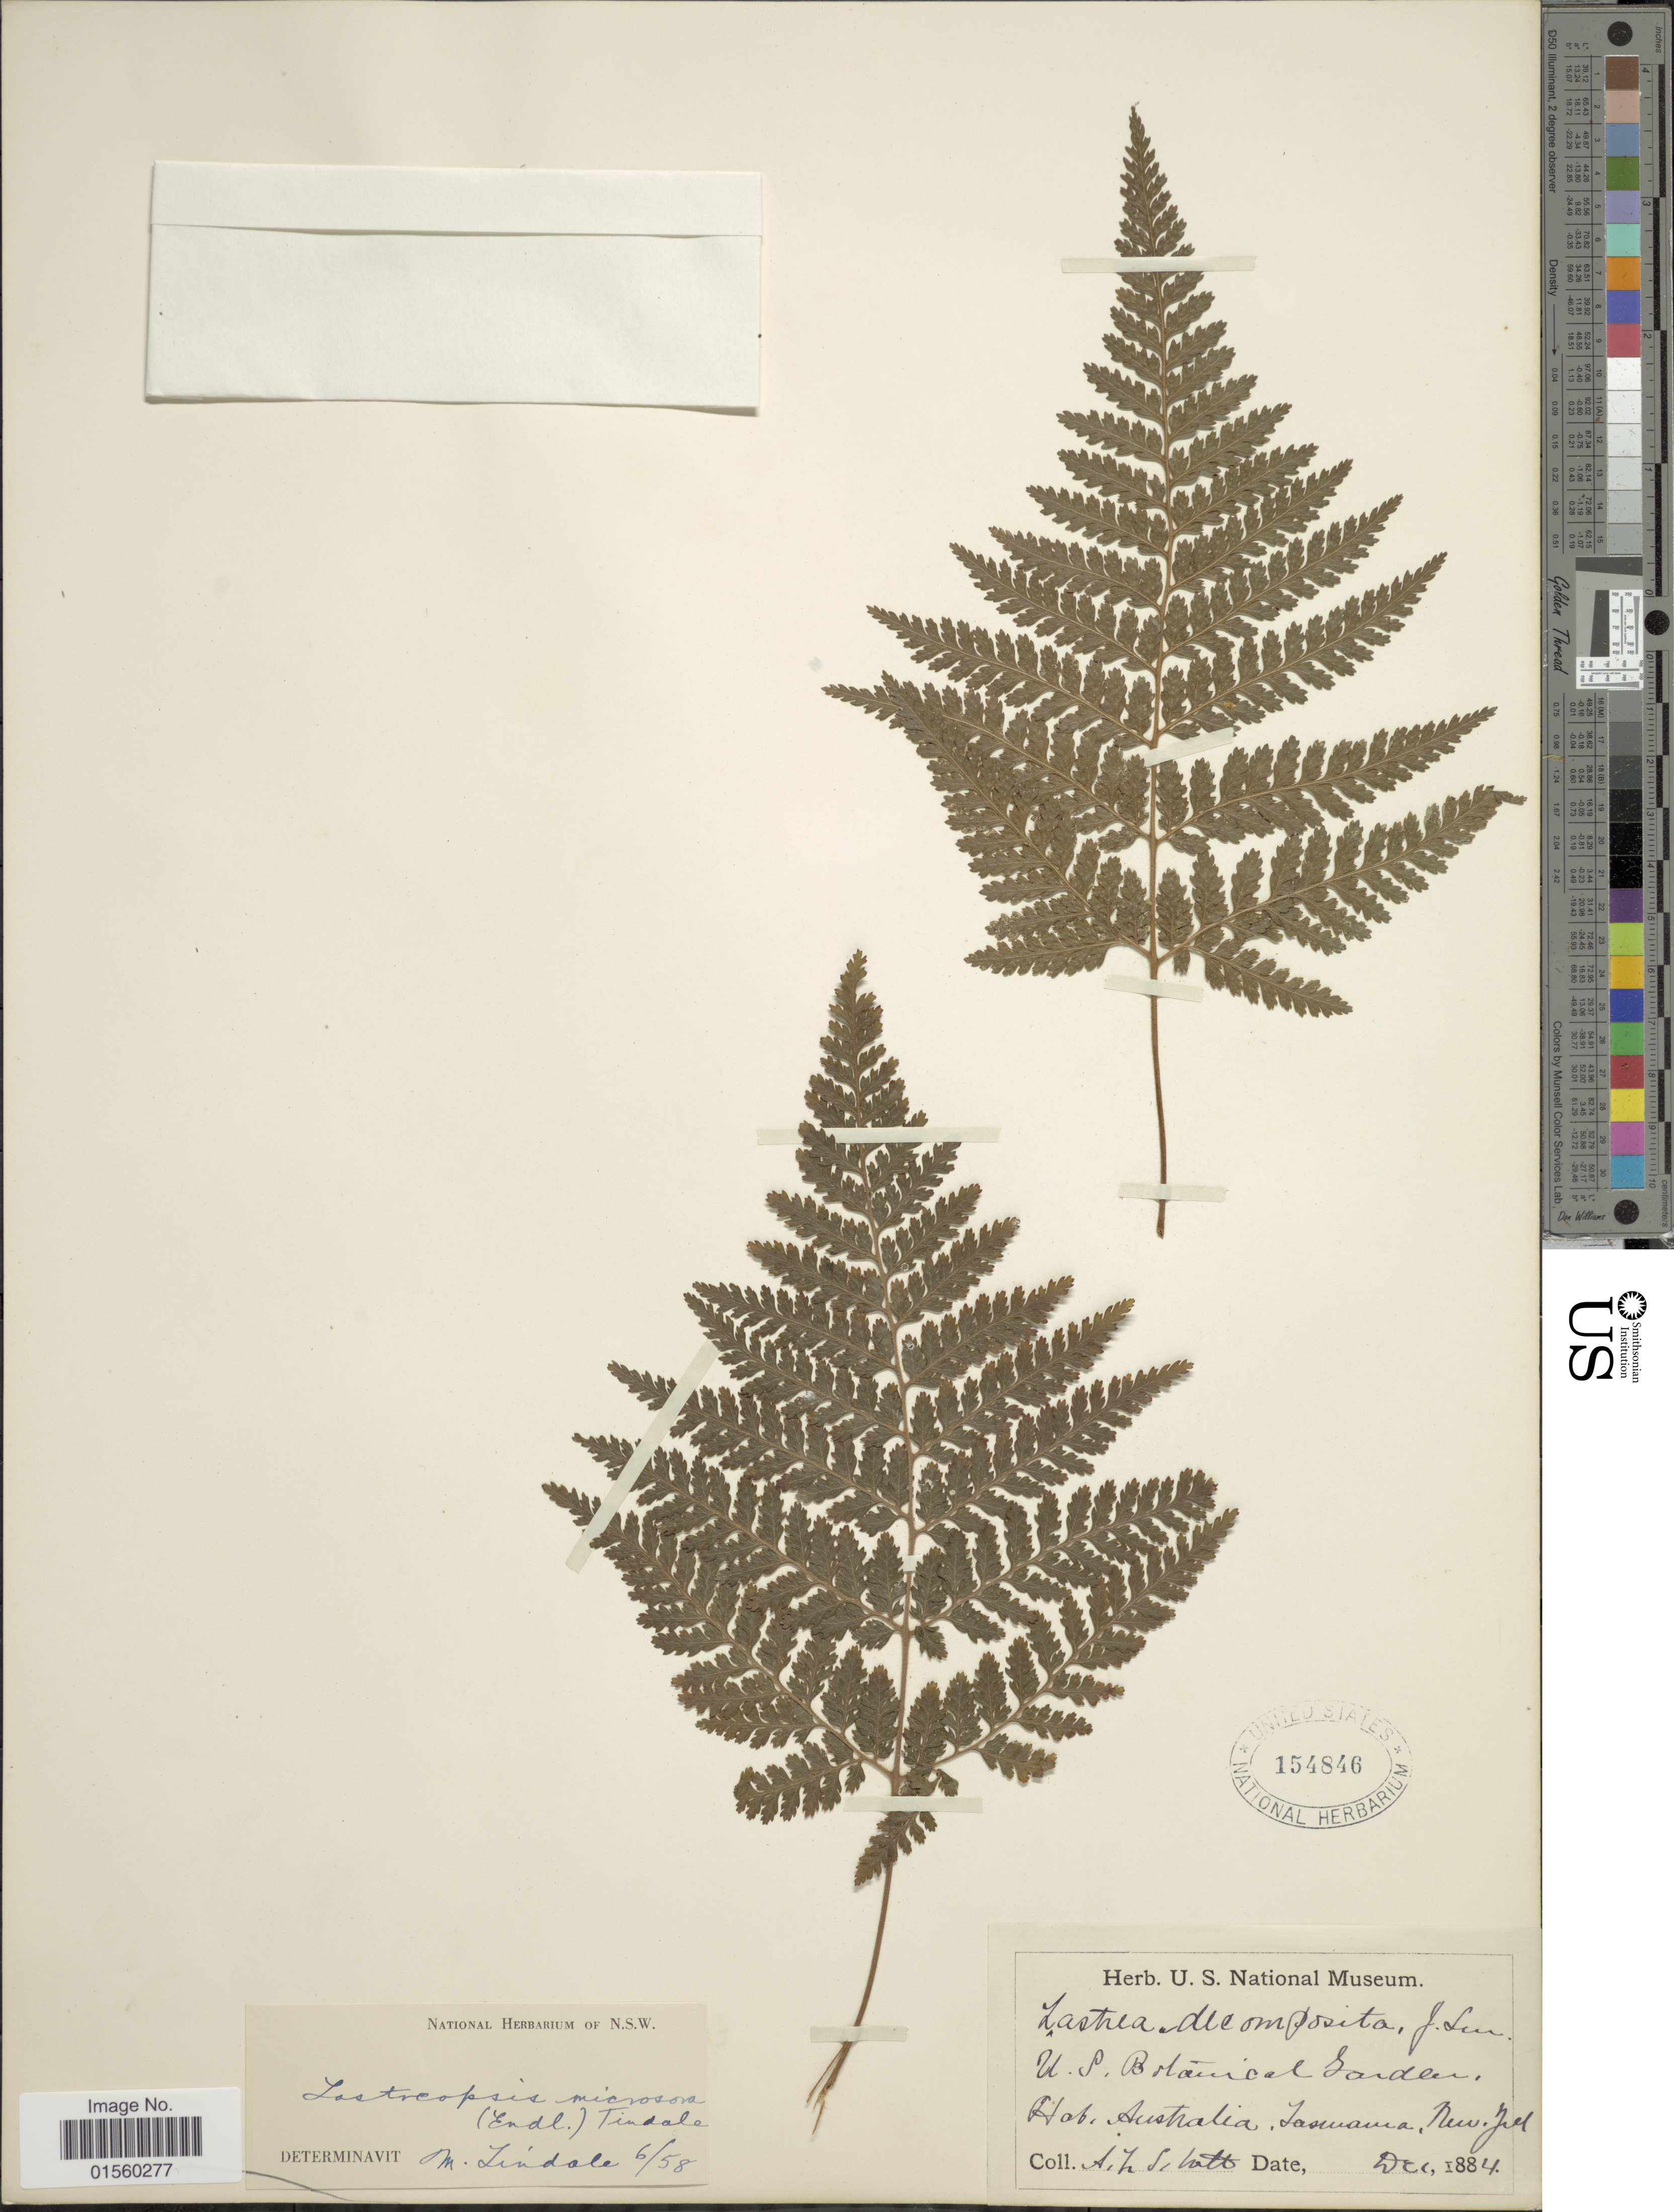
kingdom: Plantae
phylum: Tracheophyta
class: Polypodiopsida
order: Polypodiales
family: Dryopteridaceae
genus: Parapolystichum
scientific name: Parapolystichum microsorum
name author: (Endl.) Labiak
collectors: A. L. Schott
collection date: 1884-12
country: United States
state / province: District of Columbia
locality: U.S. Botanical Garden, Hab. Australia, Tasmania, New. Zel.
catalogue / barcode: US 154846